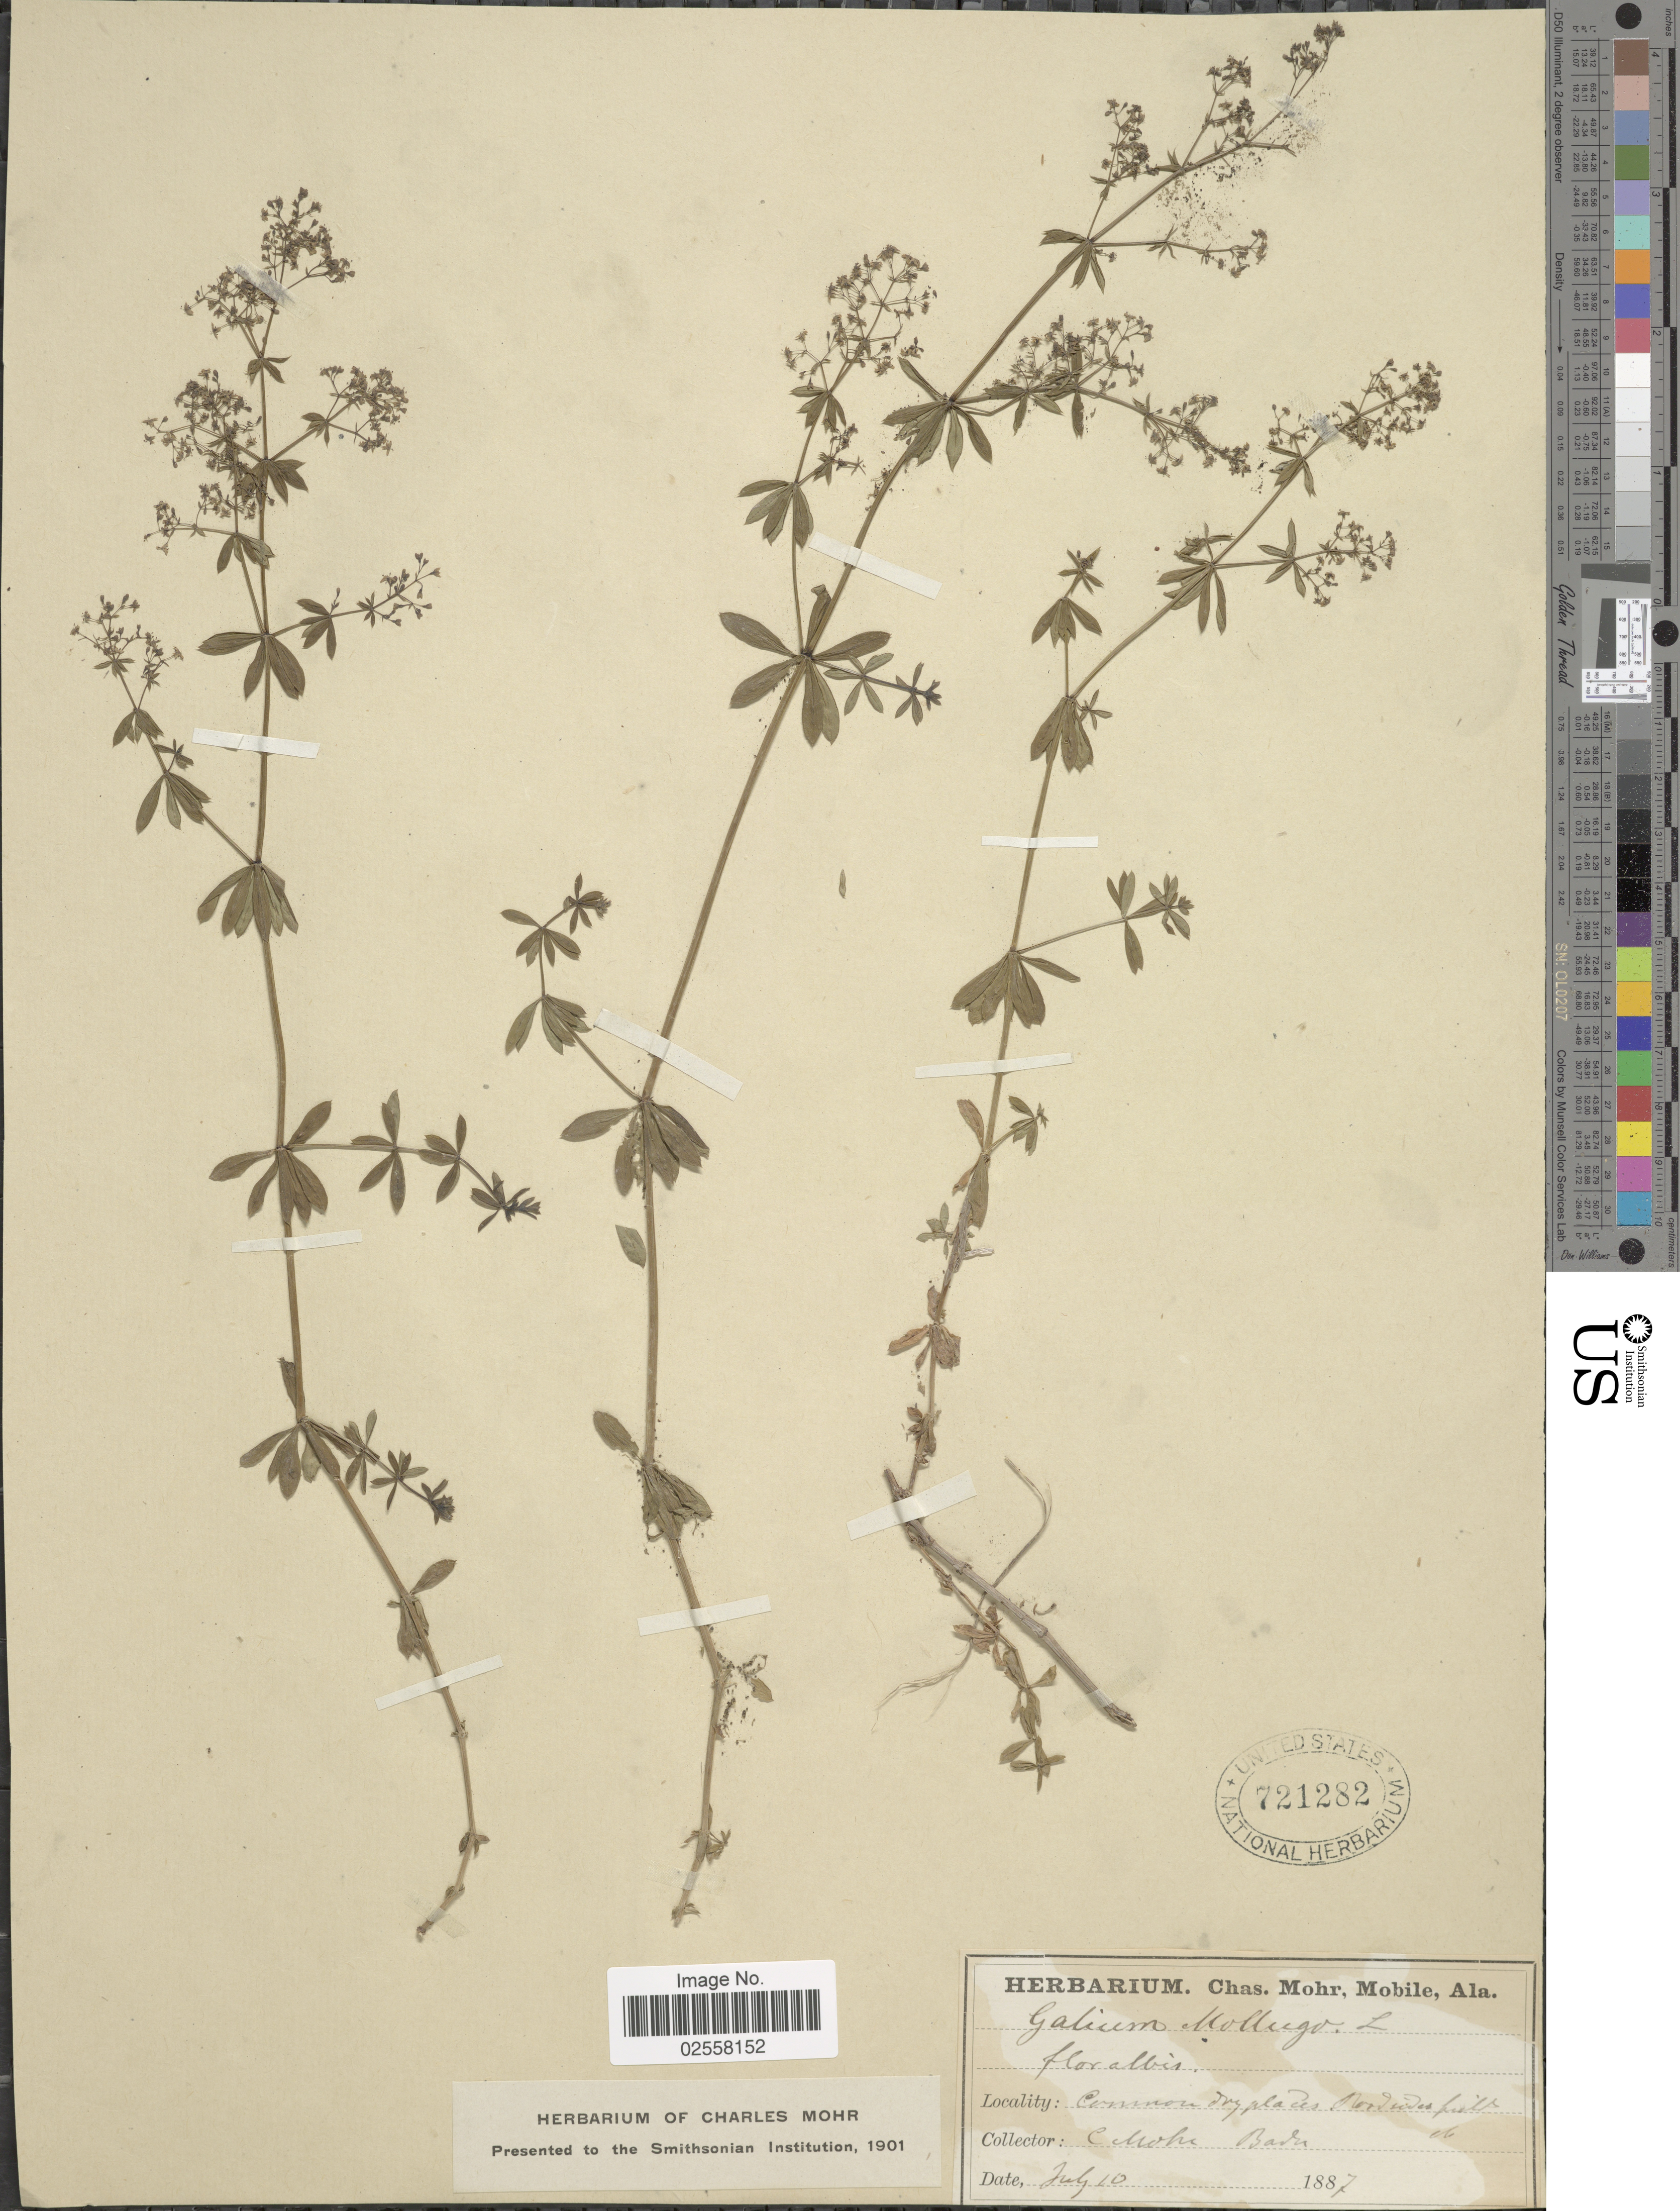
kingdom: Plantae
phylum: Tracheophyta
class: Magnoliopsida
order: Gentianales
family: Rubiaceae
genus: Galium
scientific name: Galium mollugo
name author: L.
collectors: C. T. Mohr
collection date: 1887-07-10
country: United States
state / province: Alabama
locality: Common dry places Nord sides hills [interpreted]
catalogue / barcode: US 721282